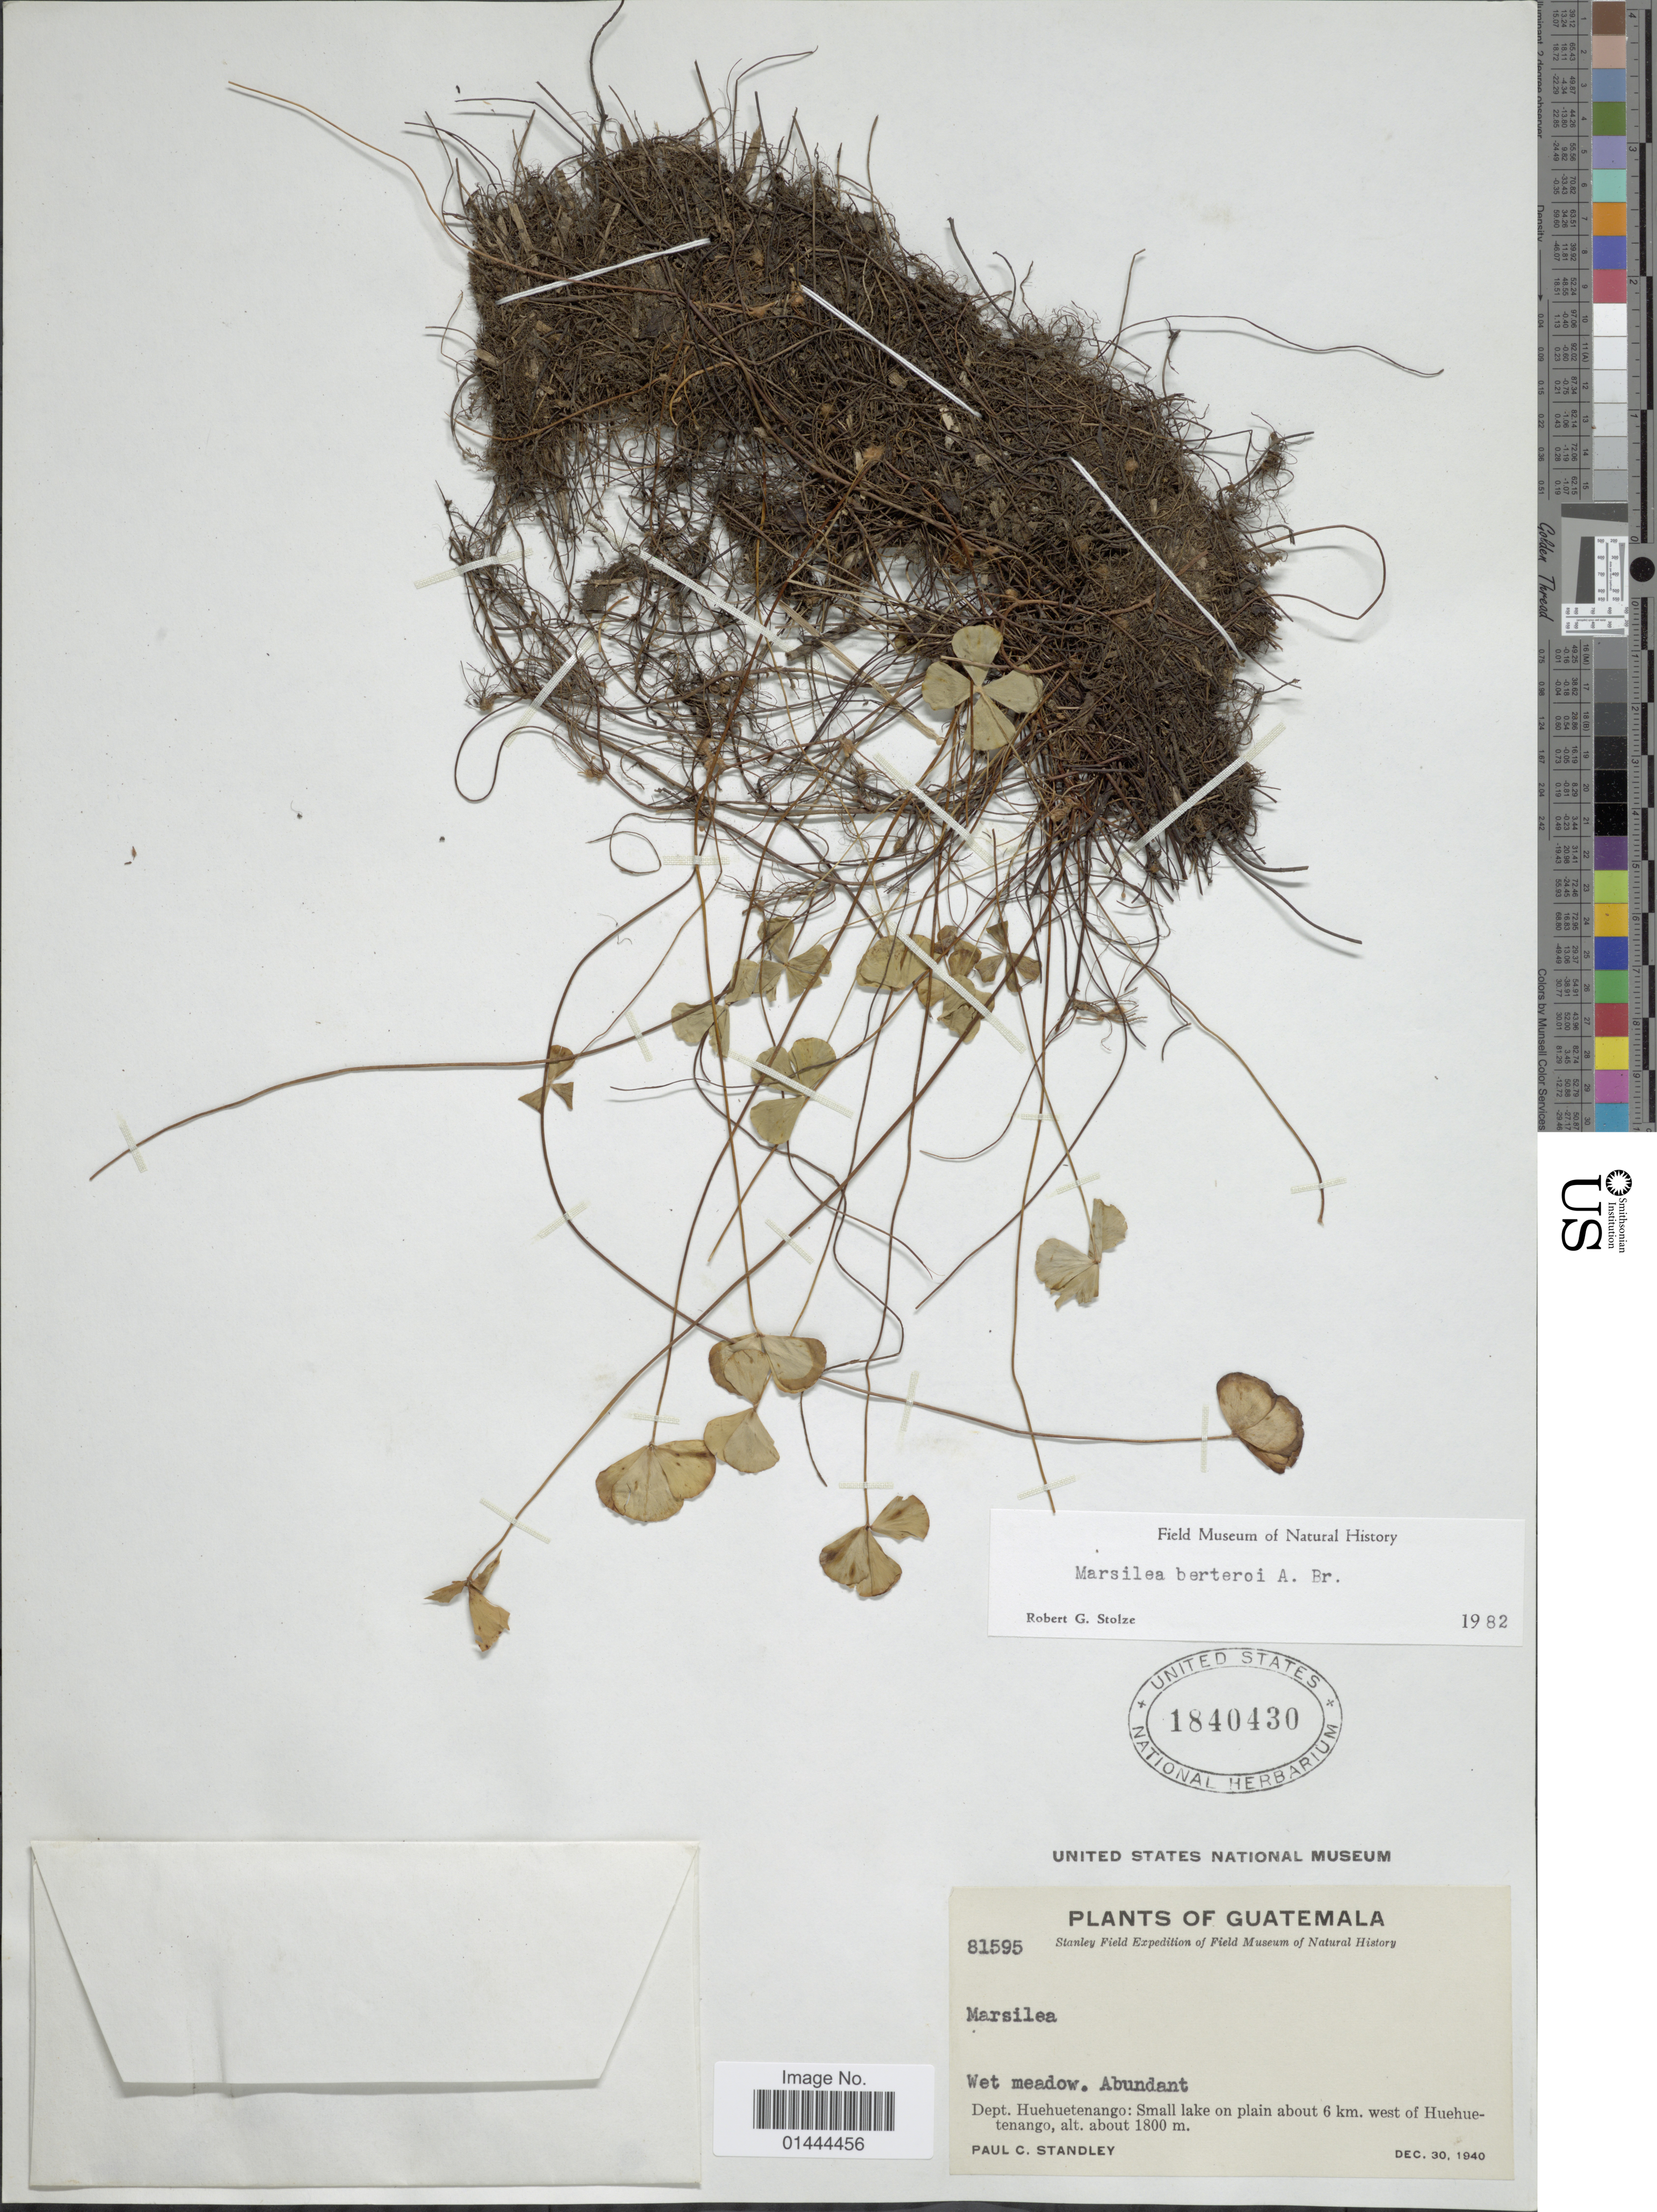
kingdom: Plantae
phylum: Tracheophyta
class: Polypodiopsida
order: Salviniales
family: Marsileaceae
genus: Marsilea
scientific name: Marsilea ancylopoda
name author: A. Braun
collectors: P. C. Standley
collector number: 81595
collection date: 1940-12-30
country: Guatemala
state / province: Huehuetenango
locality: Wet meadow, small lake on plain about 6 km. west of Huehuetenango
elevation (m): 1800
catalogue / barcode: US 1840430